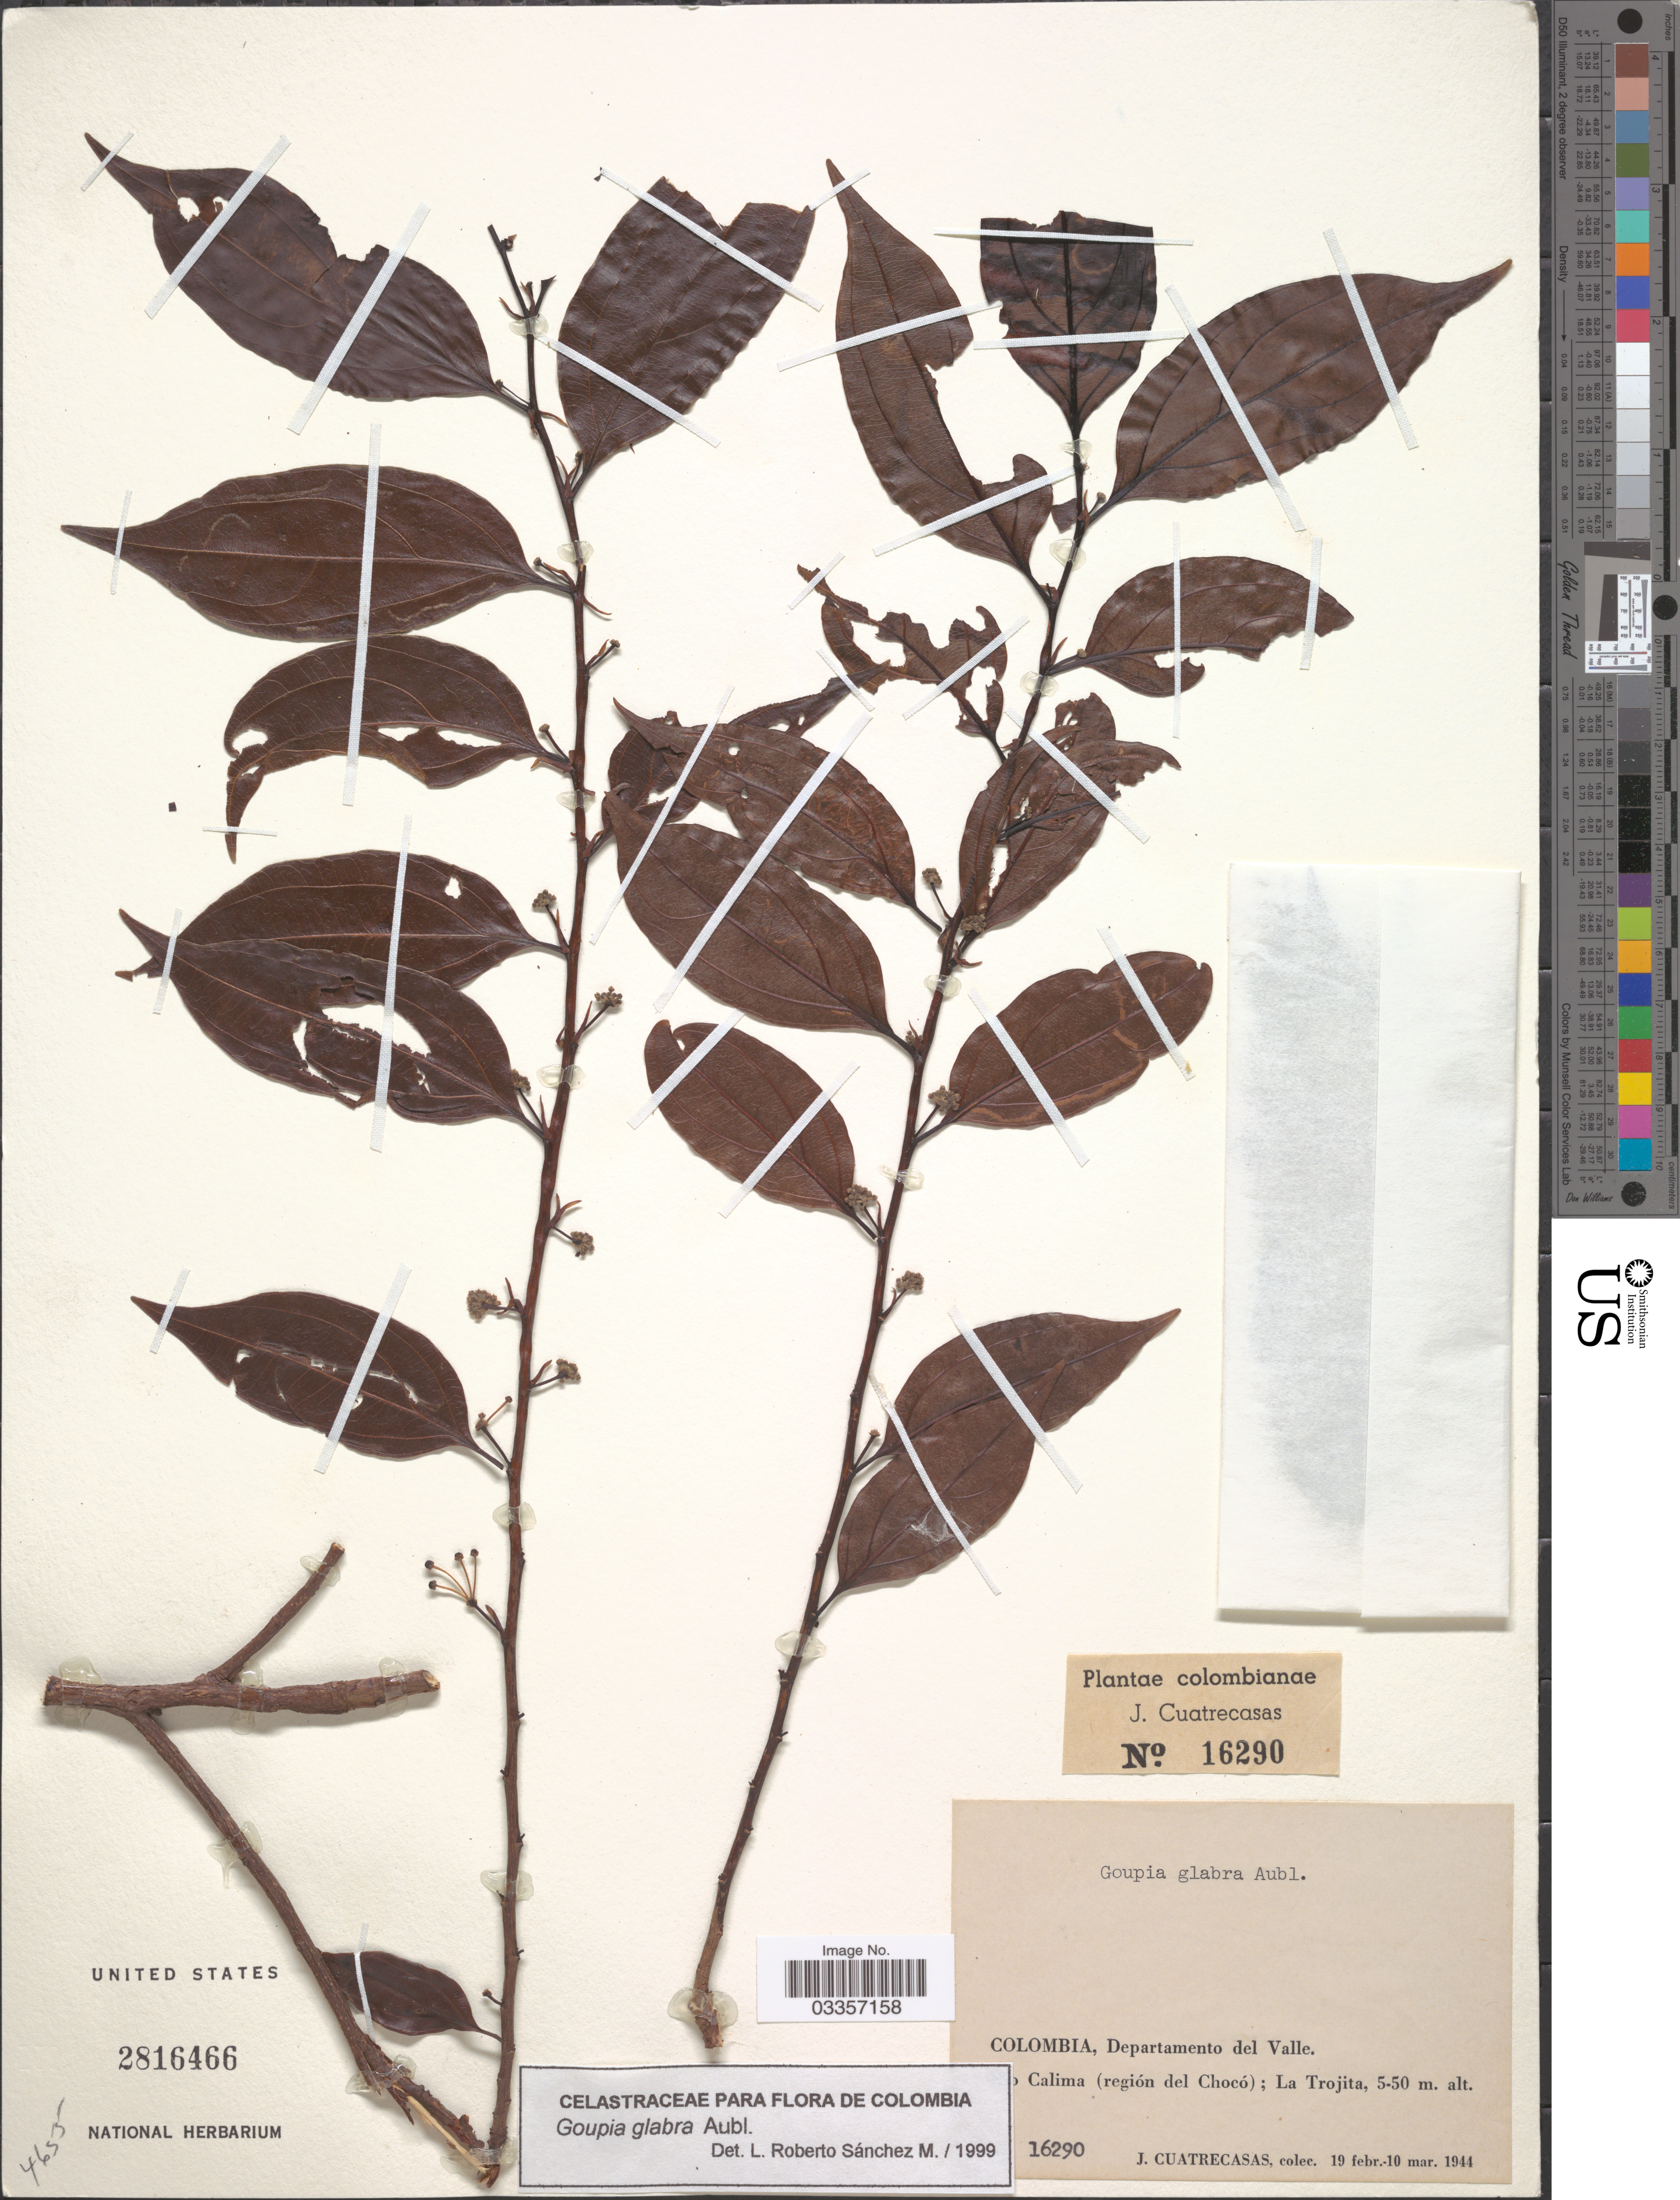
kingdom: Plantae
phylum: Tracheophyta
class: Magnoliopsida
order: Malpighiales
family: Goupiaceae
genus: Goupia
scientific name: Goupia glabra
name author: Aubl.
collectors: J. Cuatrecasas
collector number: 16290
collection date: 1944-02-19/1944-03-10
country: Colombia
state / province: Valle del Cauca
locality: Departamento del Valle, Rio Calima (región del Chocó); La Trojita.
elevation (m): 5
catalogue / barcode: US 2816466